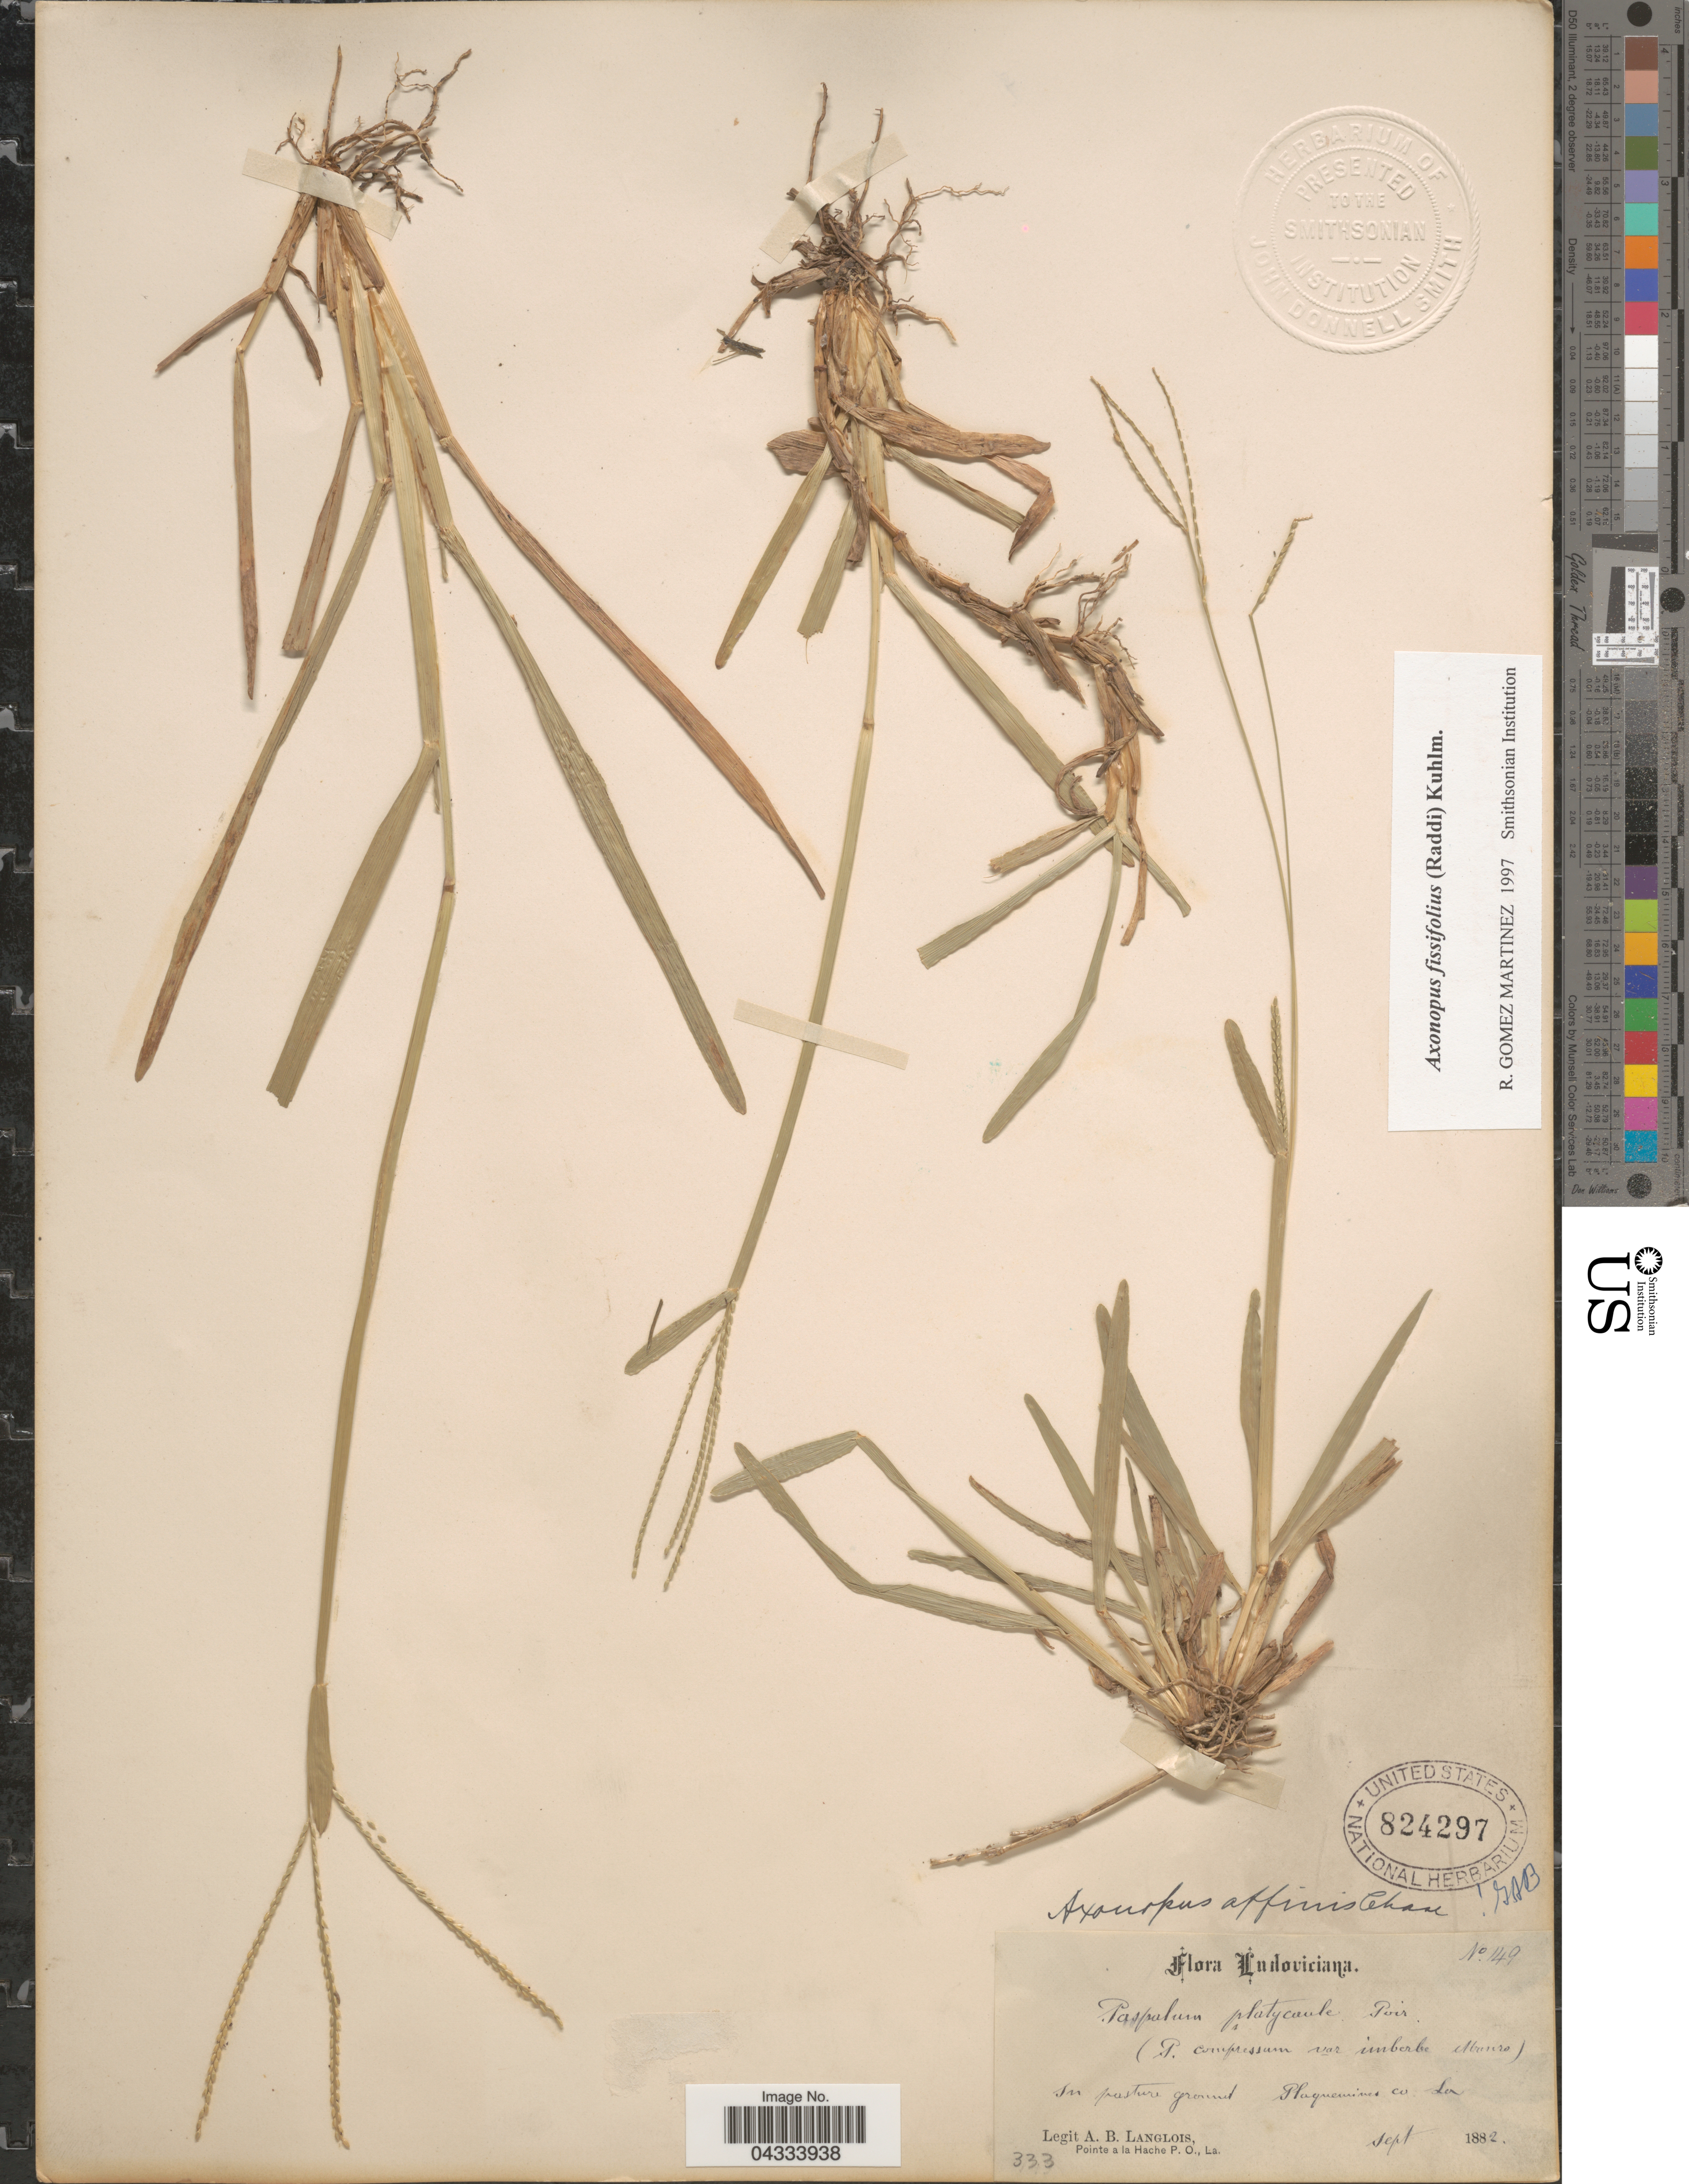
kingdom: Plantae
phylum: Tracheophyta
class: Liliopsida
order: Poales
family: Poaceae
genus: Axonopus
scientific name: Axonopus fissifolius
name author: (Raddi) Kuhlm.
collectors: A. Langlois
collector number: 149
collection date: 1882-09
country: United States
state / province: Louisiana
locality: In pasture ground Plaquemines co.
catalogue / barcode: US 824297